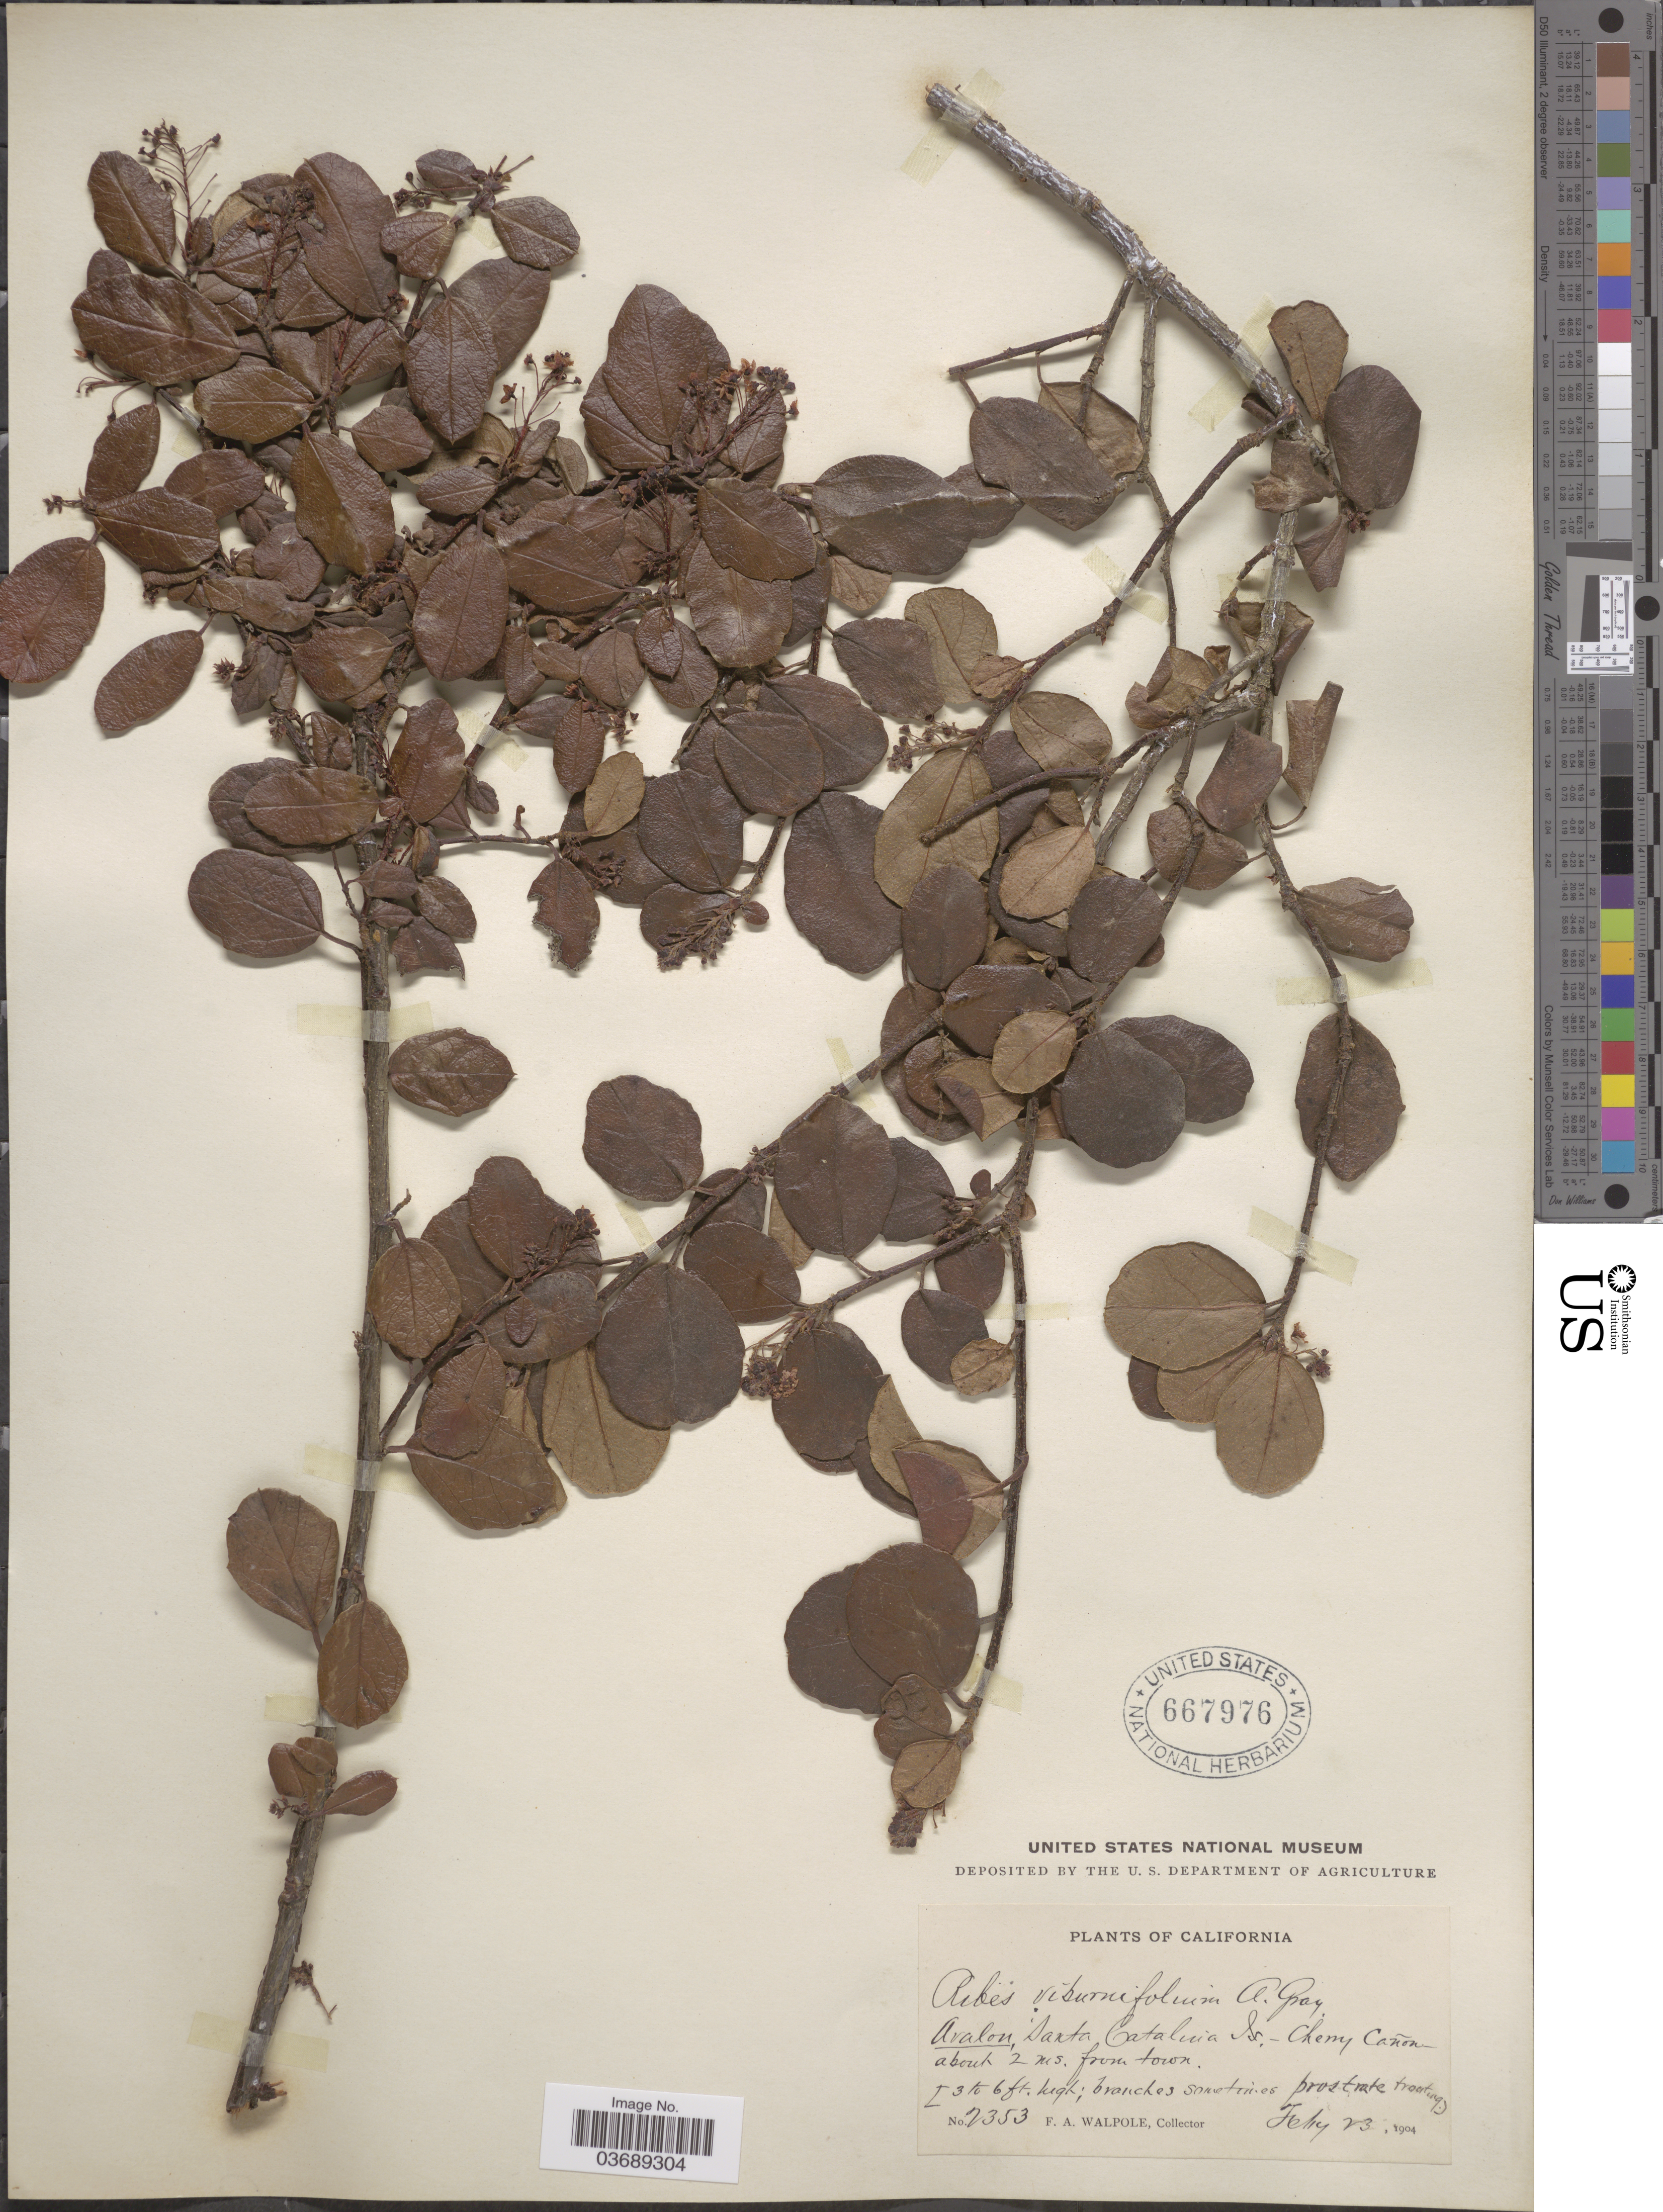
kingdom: Plantae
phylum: Tracheophyta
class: Magnoliopsida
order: Saxifragales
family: Grossulariaceae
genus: Ribes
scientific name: Ribes viburnifolium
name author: A. Gray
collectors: F. Walpole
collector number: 2353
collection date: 1904-02-23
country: United States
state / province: California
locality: Avalon, Santa Catalina Is. Cherry Cañon, about 2 ms. from town.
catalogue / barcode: US 667976